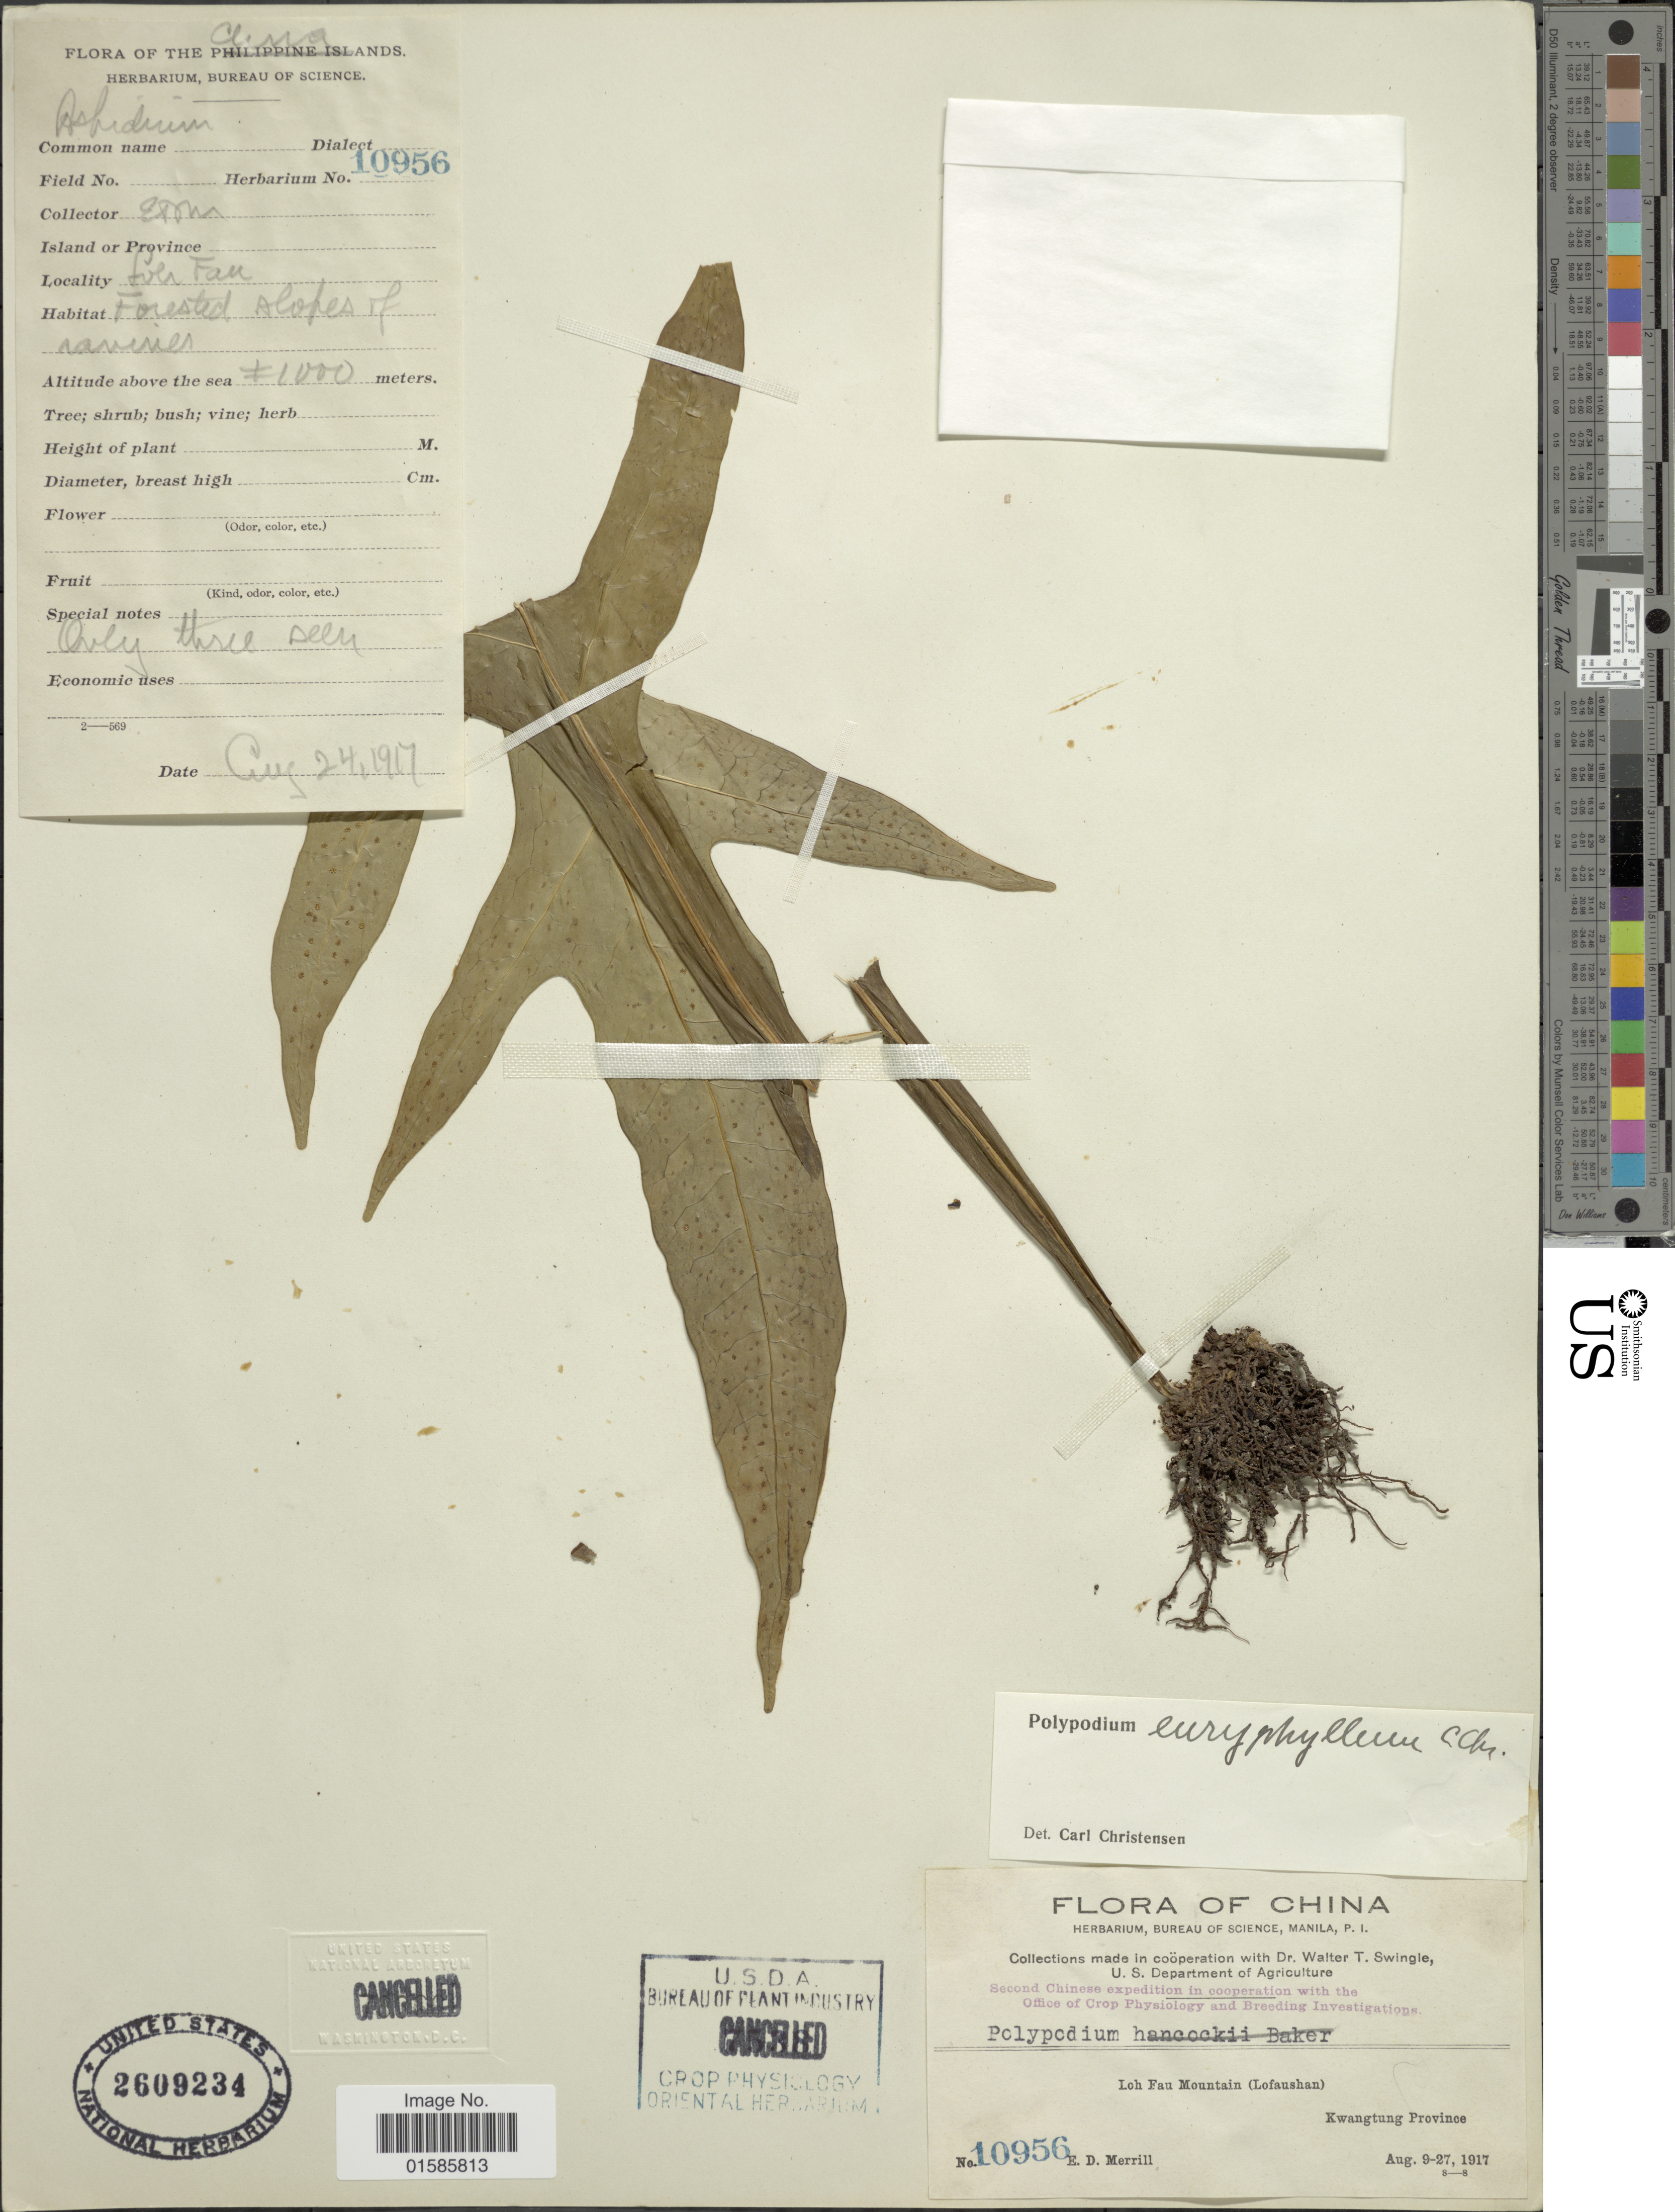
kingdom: Plantae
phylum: Tracheophyta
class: Polypodiopsida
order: Polypodiales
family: Polypodiaceae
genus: Microsorum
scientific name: Microsorum insigne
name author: (Blume) Copel.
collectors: E. D. Merrill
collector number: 10956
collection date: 1917-08-24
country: China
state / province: Guangdong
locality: Loh fau Mountain (Lofaushan), Kwamgtung Province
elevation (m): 1000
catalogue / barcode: US 2609234